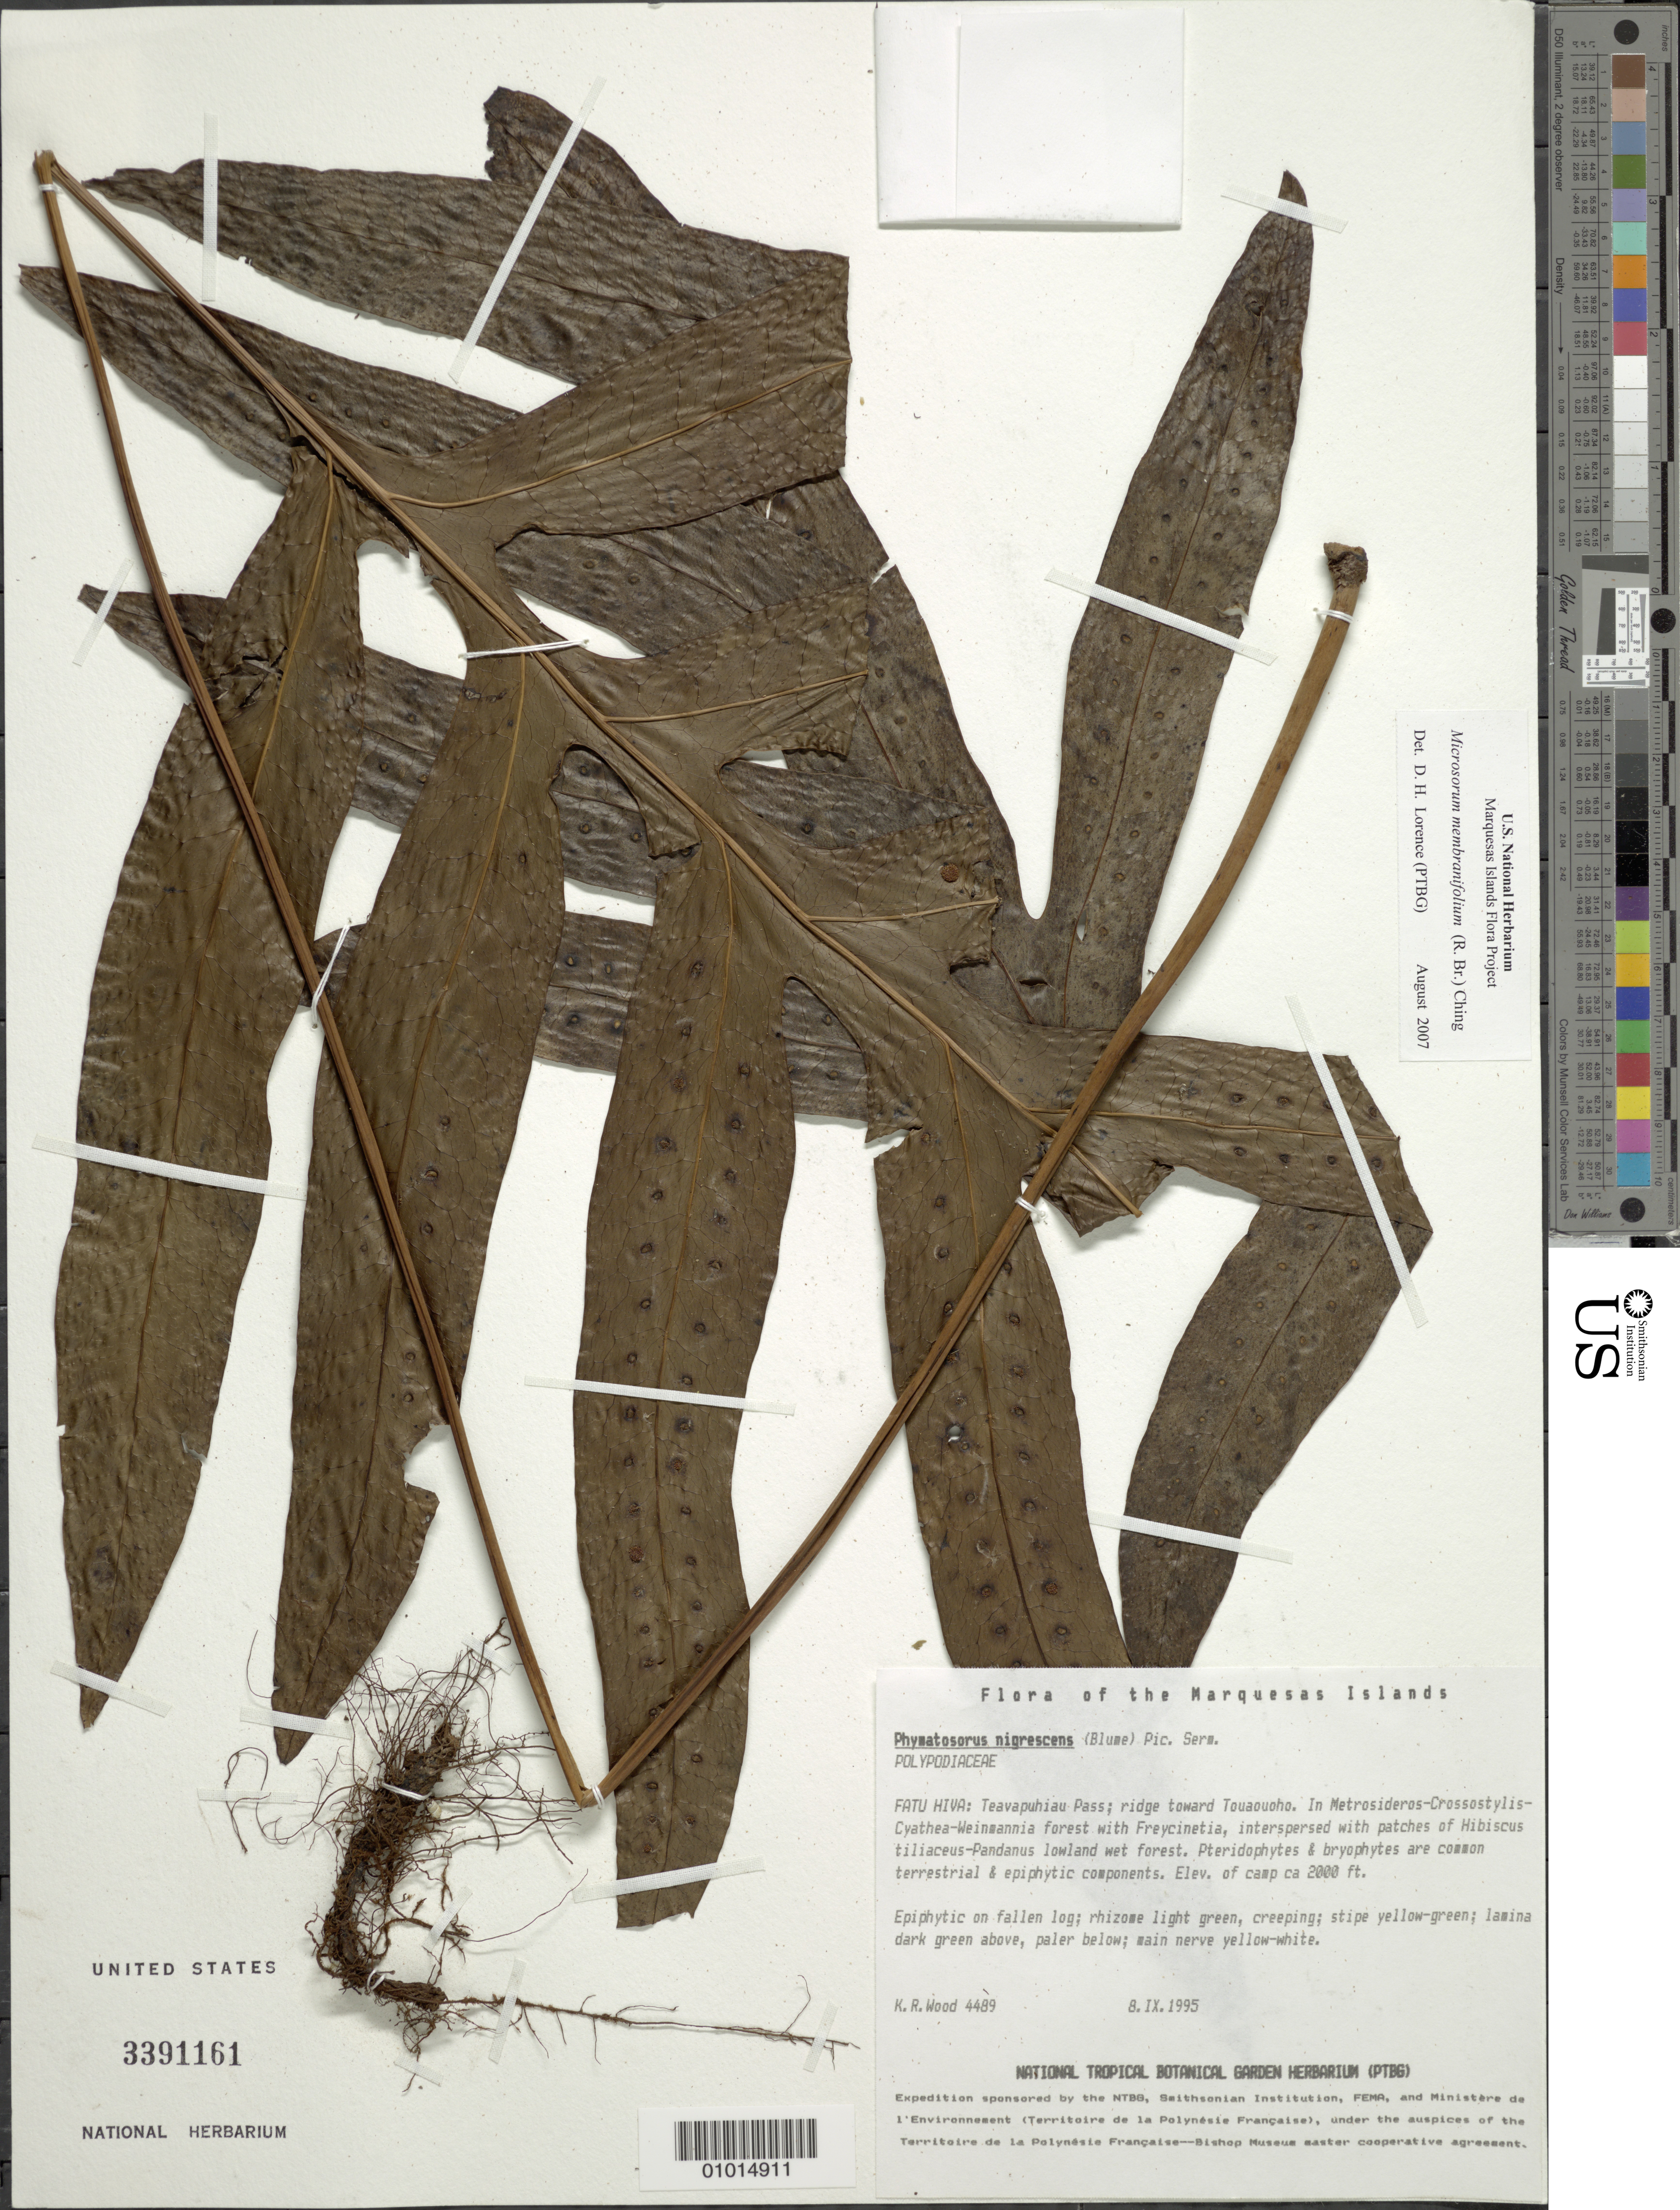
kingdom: Plantae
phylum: Tracheophyta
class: Polypodiopsida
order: Polypodiales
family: Polypodiaceae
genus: Microsorum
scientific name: Microsorum membranifolium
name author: (R. Br.) Ching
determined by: Lorence, David H., (PTBG), National Tropical Botanical Garden (UNITED STATES)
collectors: K. R. Wood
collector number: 4489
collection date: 1995-09-08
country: French Polynesia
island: Fatu Hiva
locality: Teavapuhiau Pass, ridge toward Touaouoho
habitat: Metrosideros - Crossostylis - Cyathea - Weinmannia w/ Freycinetia; interspersed w/ Hibiscus tiliaceus - Pandanus lowland wet forest; pteridophytes & bryophytes are common terrestrial & epiphytic components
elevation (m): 610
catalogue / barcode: US 3391161